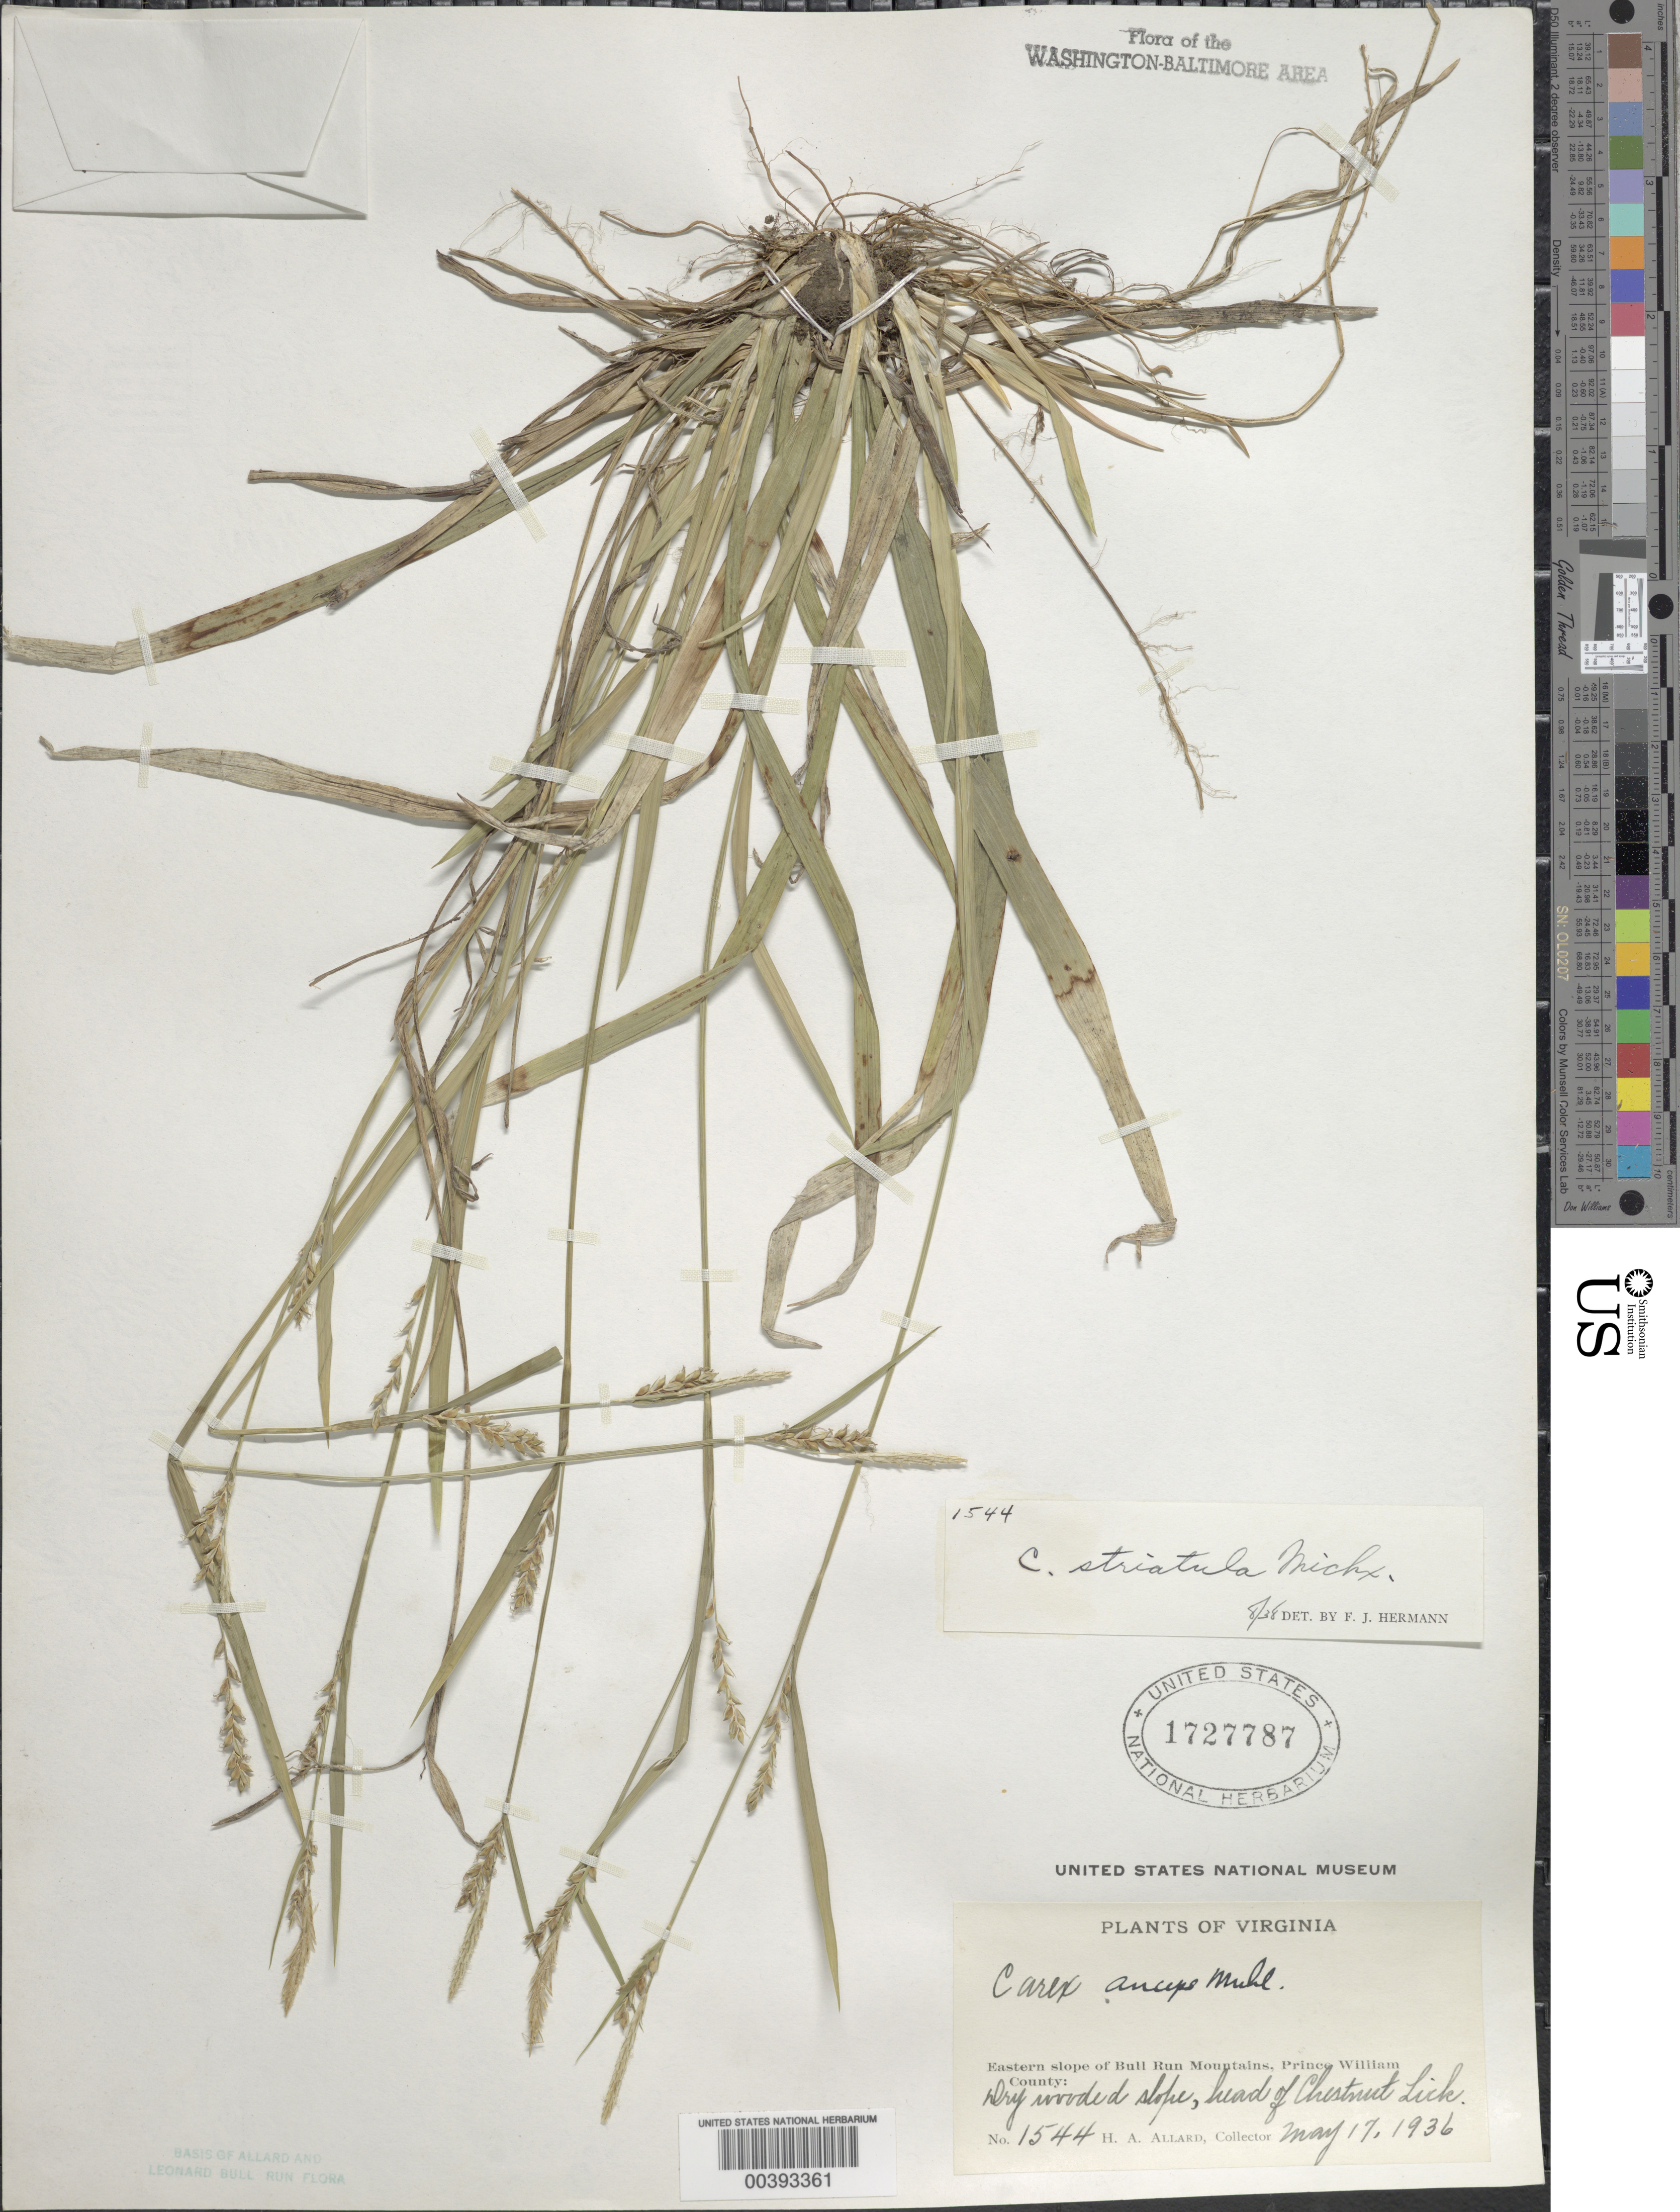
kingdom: Plantae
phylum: Tracheophyta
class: Liliopsida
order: Poales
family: Cyperaceae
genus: Carex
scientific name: Carex striatula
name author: Michx.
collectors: H. A. Allard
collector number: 1544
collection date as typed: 17 May 1936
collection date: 1936-05-17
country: United States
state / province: Virginia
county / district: Prince William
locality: Chestnut Lick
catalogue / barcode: US 1727787